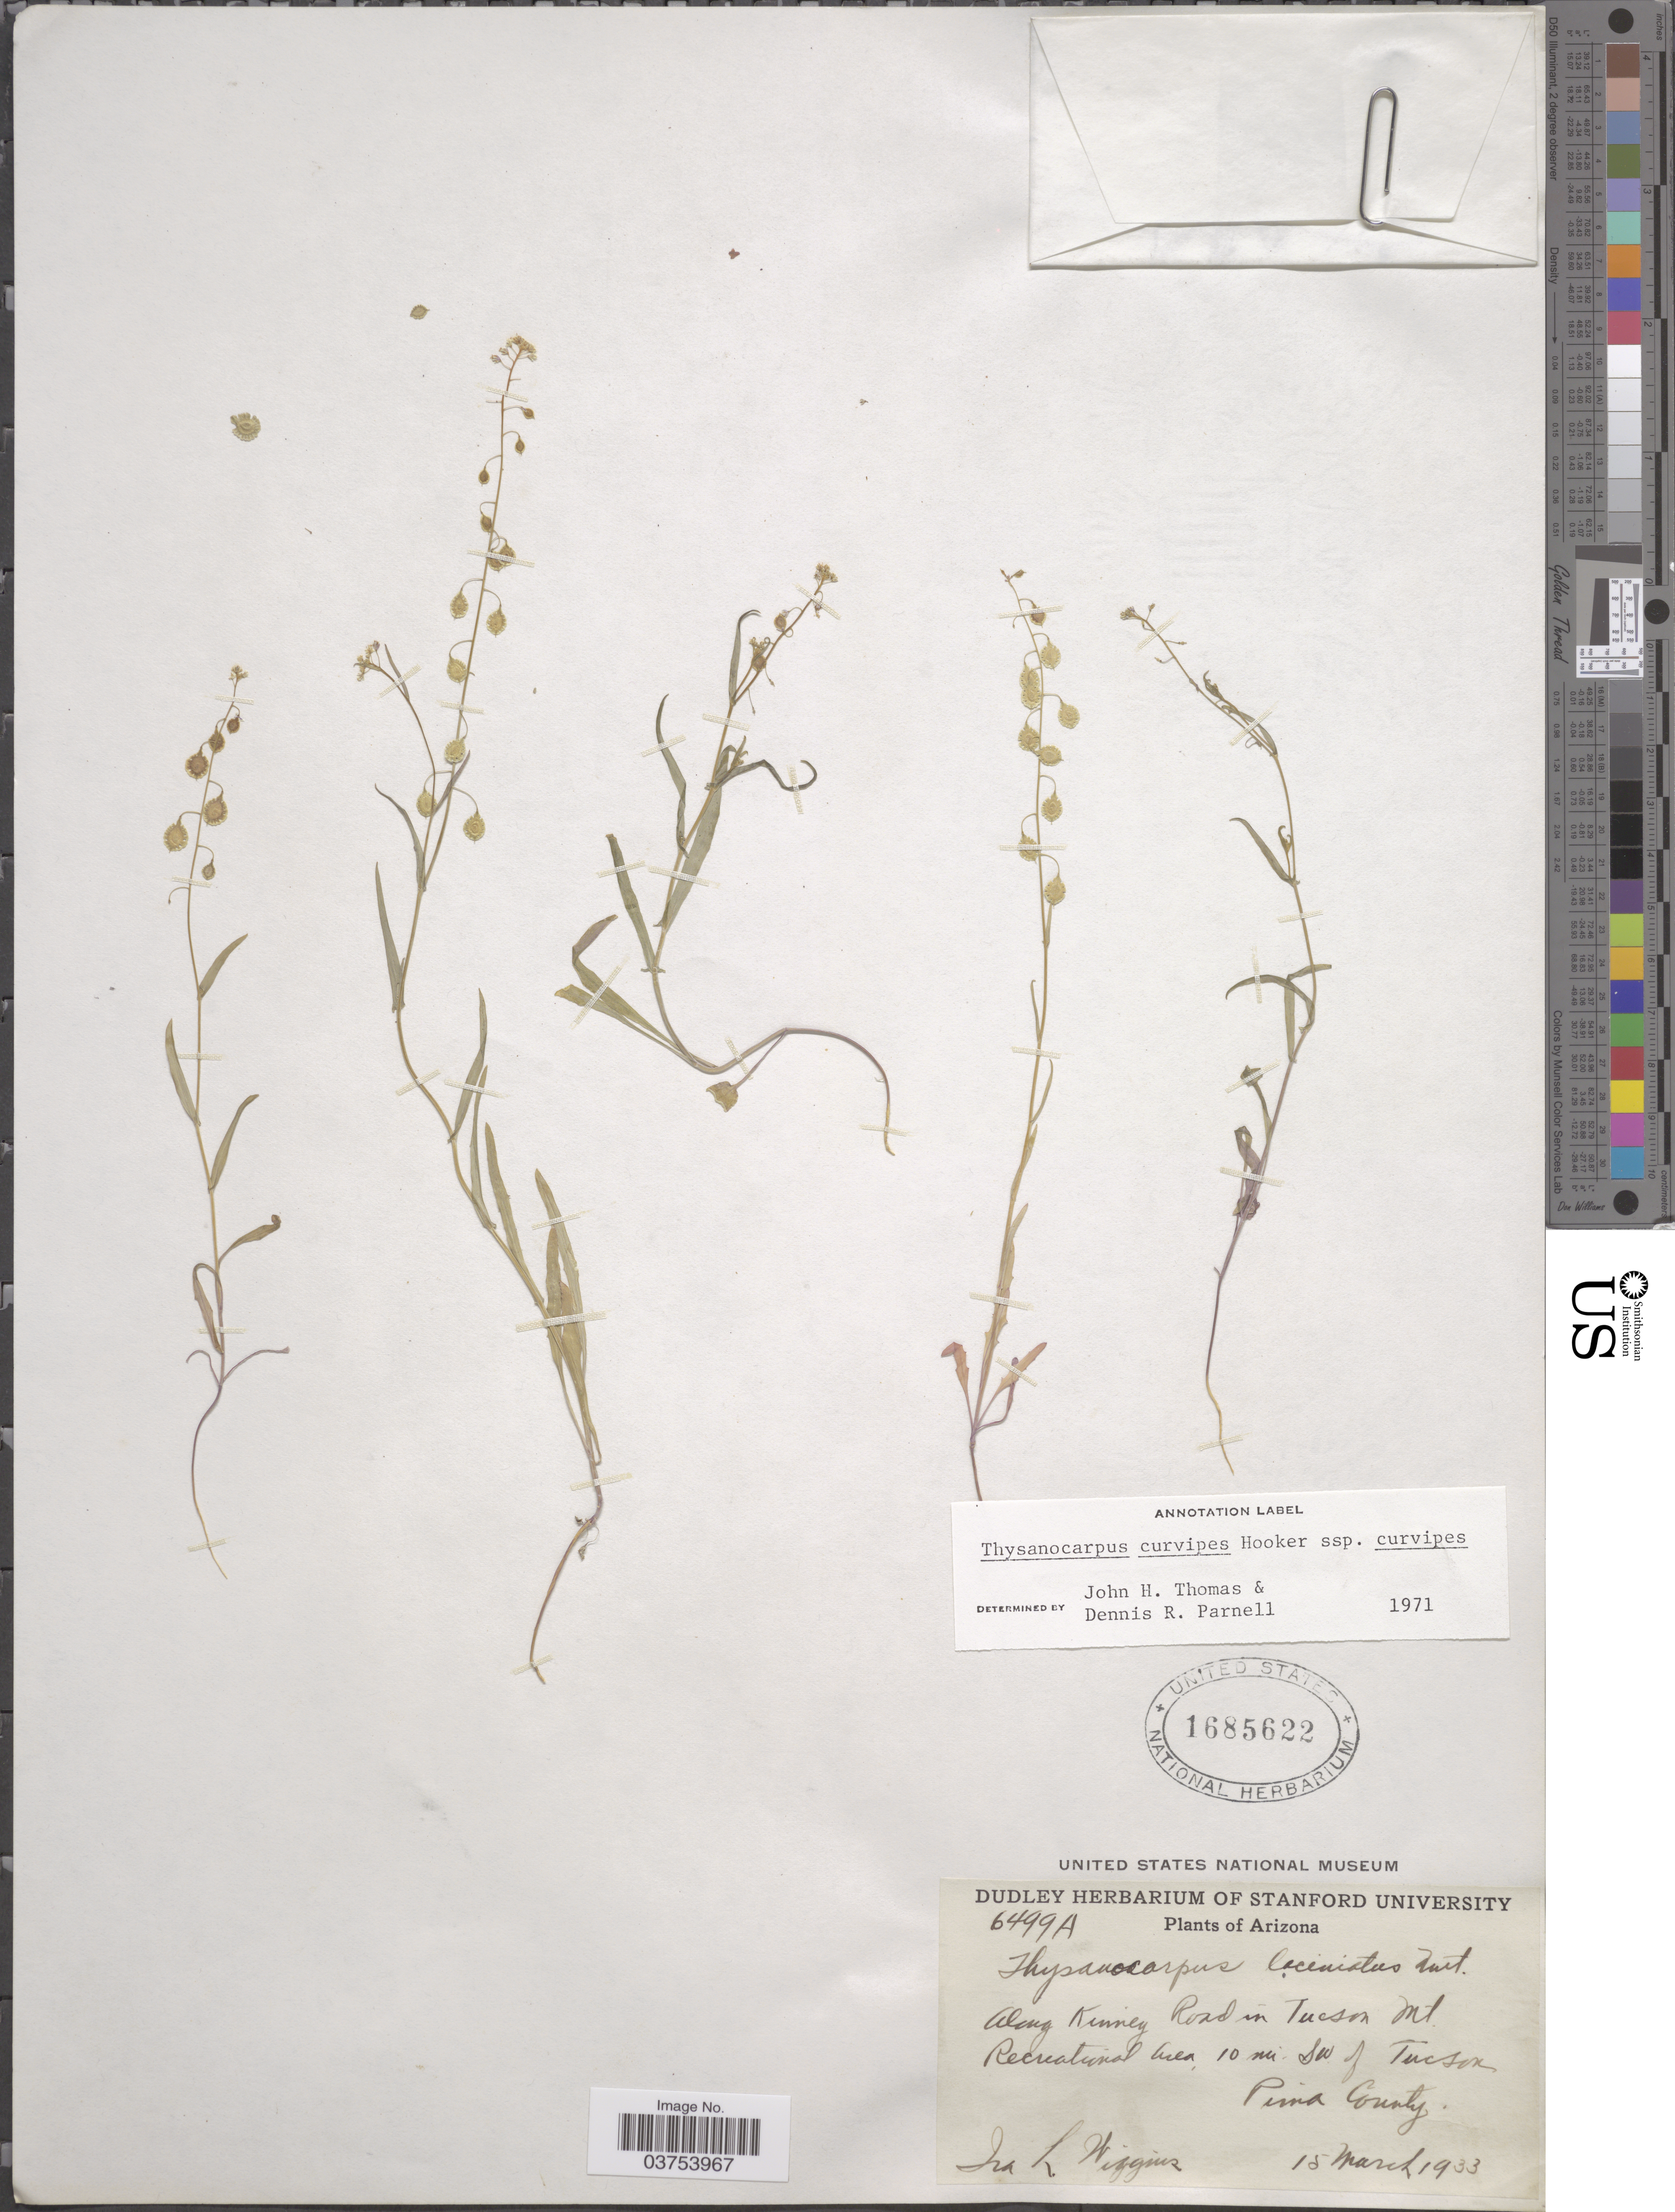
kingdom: Plantae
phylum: Tracheophyta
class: Magnoliopsida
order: Brassicales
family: Brassicaceae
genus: Thysanocarpus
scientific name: Thysanocarpus curvipes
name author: Hook.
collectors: I. L. Wiggins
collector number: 6499A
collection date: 1933-03-15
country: United States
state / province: Arizona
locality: Along Kinney Road in Tucson Mt. Recreational Area, 10 mi. SW. of Tucson. Pima County.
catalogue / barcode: US 1685622